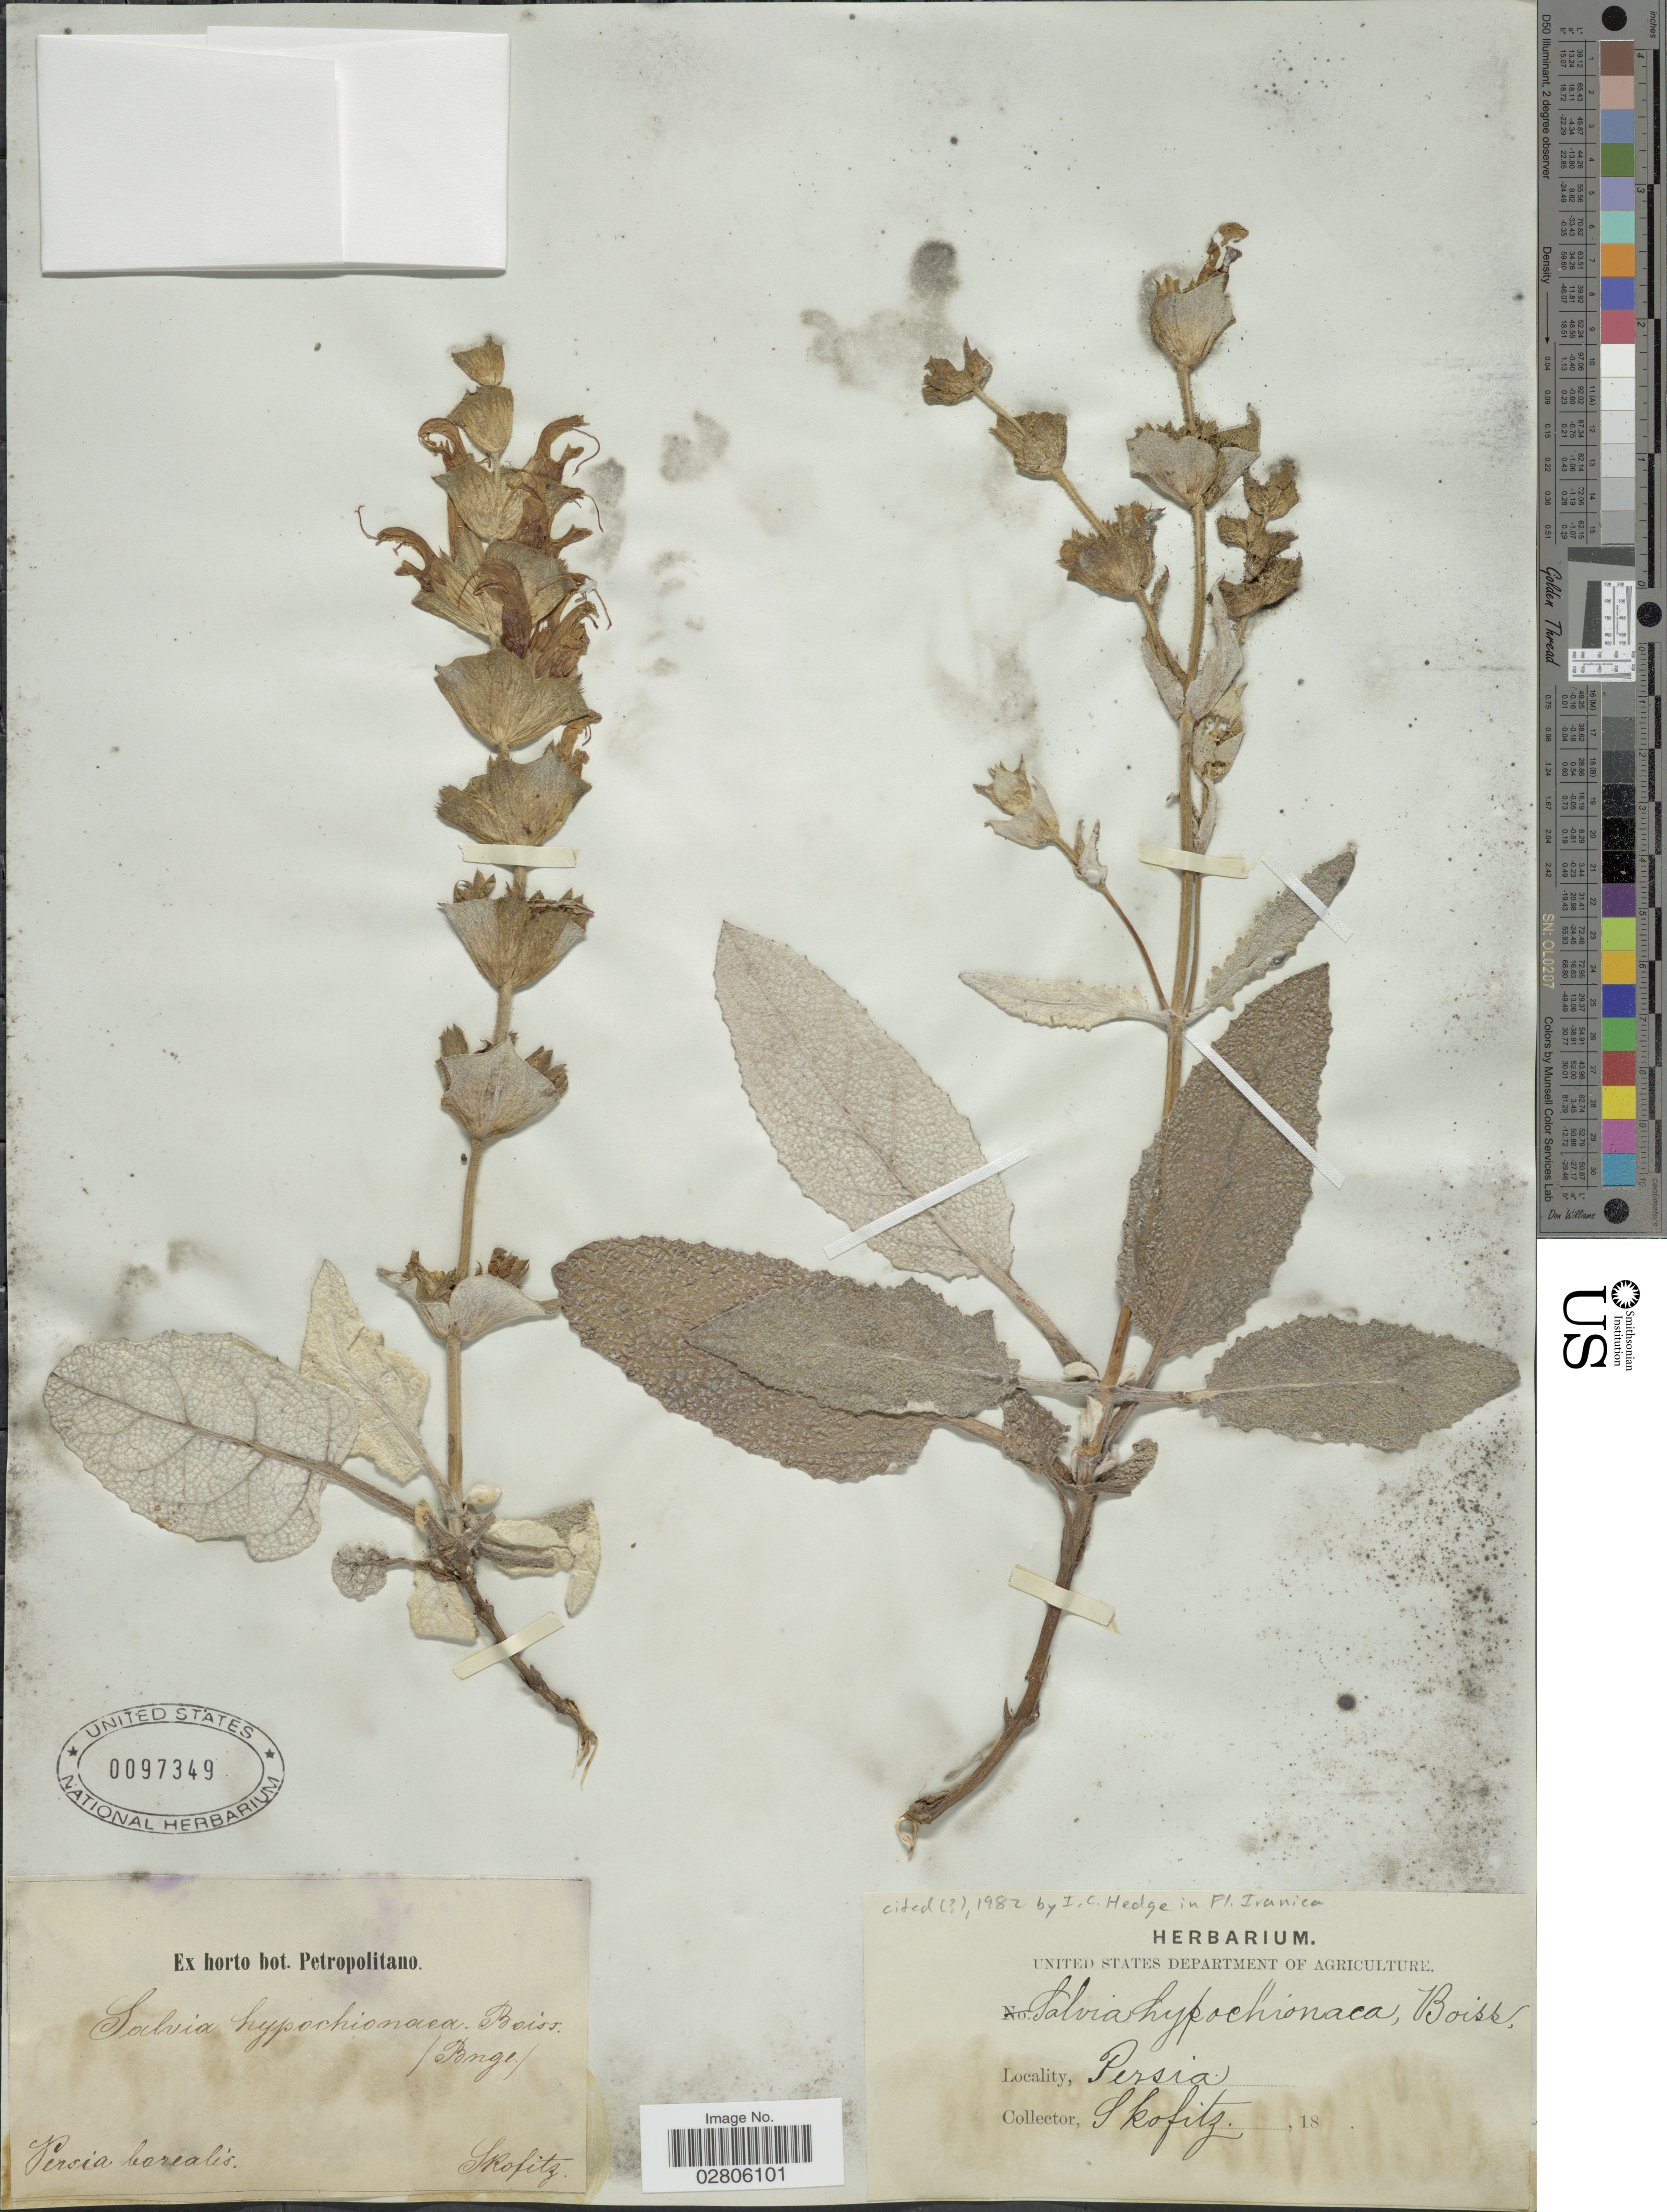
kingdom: Plantae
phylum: Tracheophyta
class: Magnoliopsida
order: Lamiales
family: Lamiaceae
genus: Salvia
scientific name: Salvia hypochionea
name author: Buhse ex Boiss.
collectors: Skofitz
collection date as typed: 18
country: Iran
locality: Persia borealis.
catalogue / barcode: US 97349